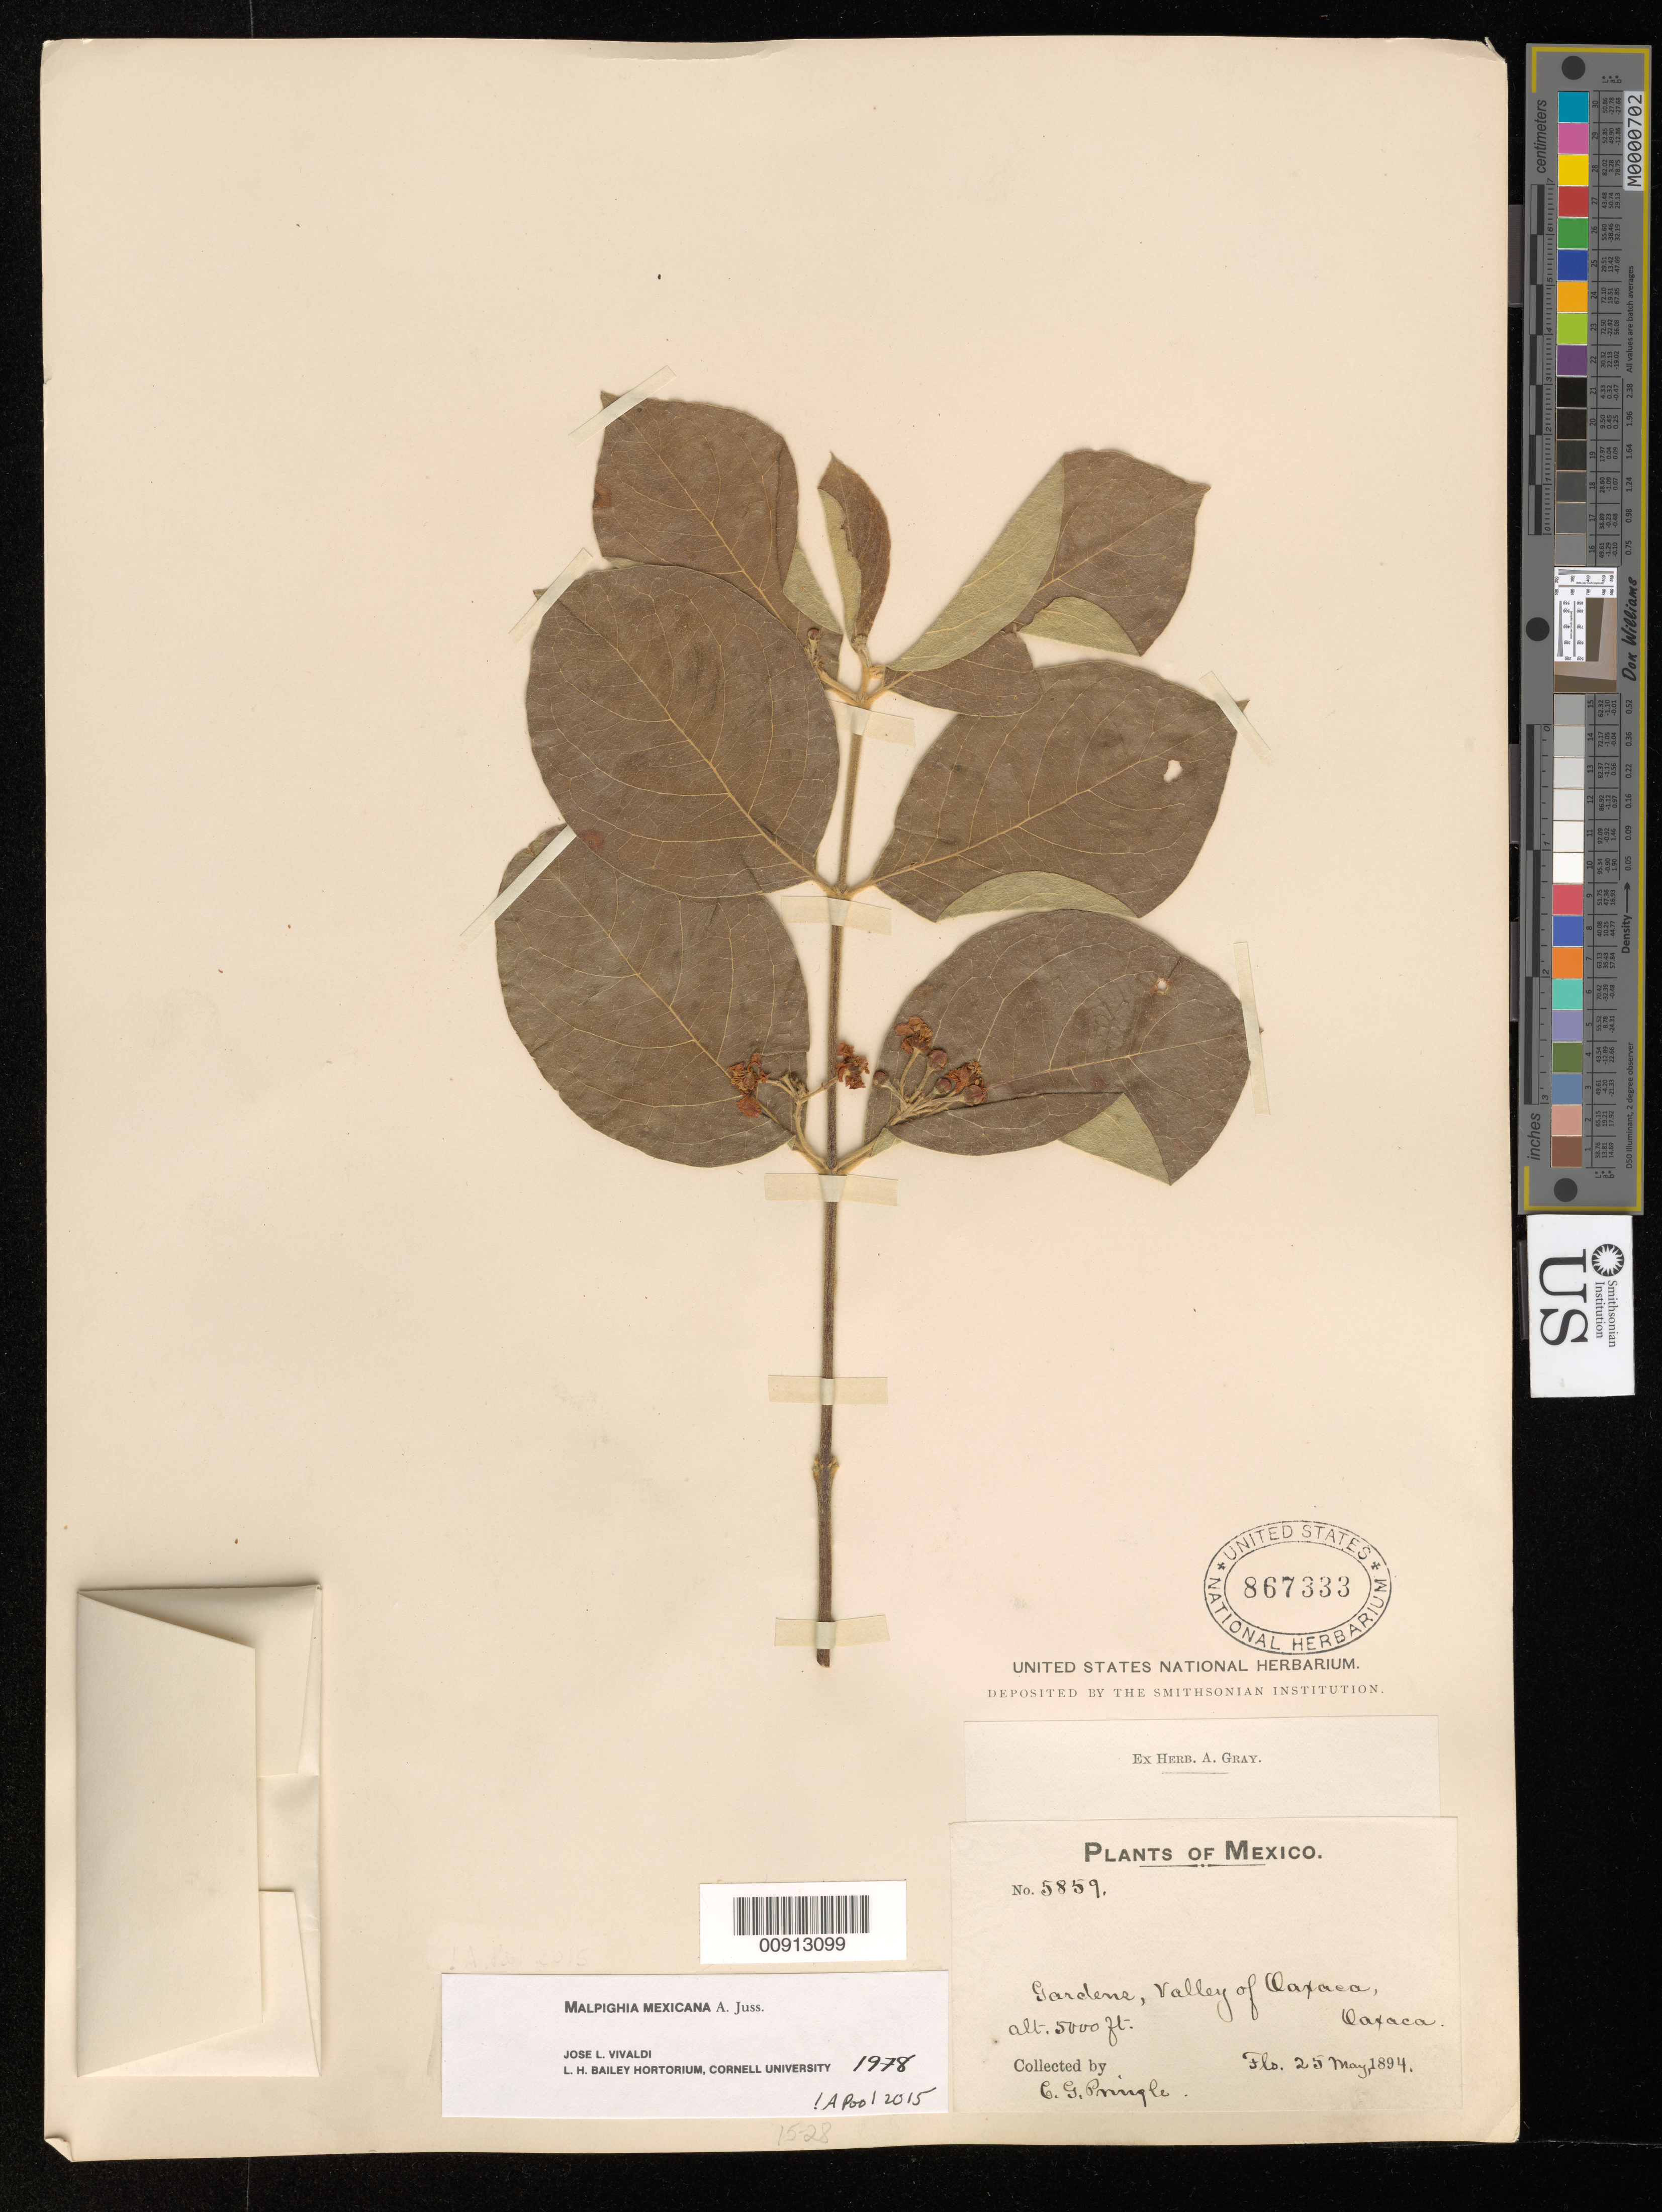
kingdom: Plantae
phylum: Tracheophyta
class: Magnoliopsida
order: Malpighiales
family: Malpighiaceae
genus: Malpighia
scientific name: Malpighia mexicana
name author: A. Juss.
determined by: Vivaldi, J. L., (BH), Cornell University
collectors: C. G. Pringle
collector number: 5859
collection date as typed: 25 May 1894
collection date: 1894-05-25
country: Mexico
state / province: Oaxaca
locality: Valley of Oaxaca, Oaxaca.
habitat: Gardens.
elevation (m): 1524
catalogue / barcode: US 867333